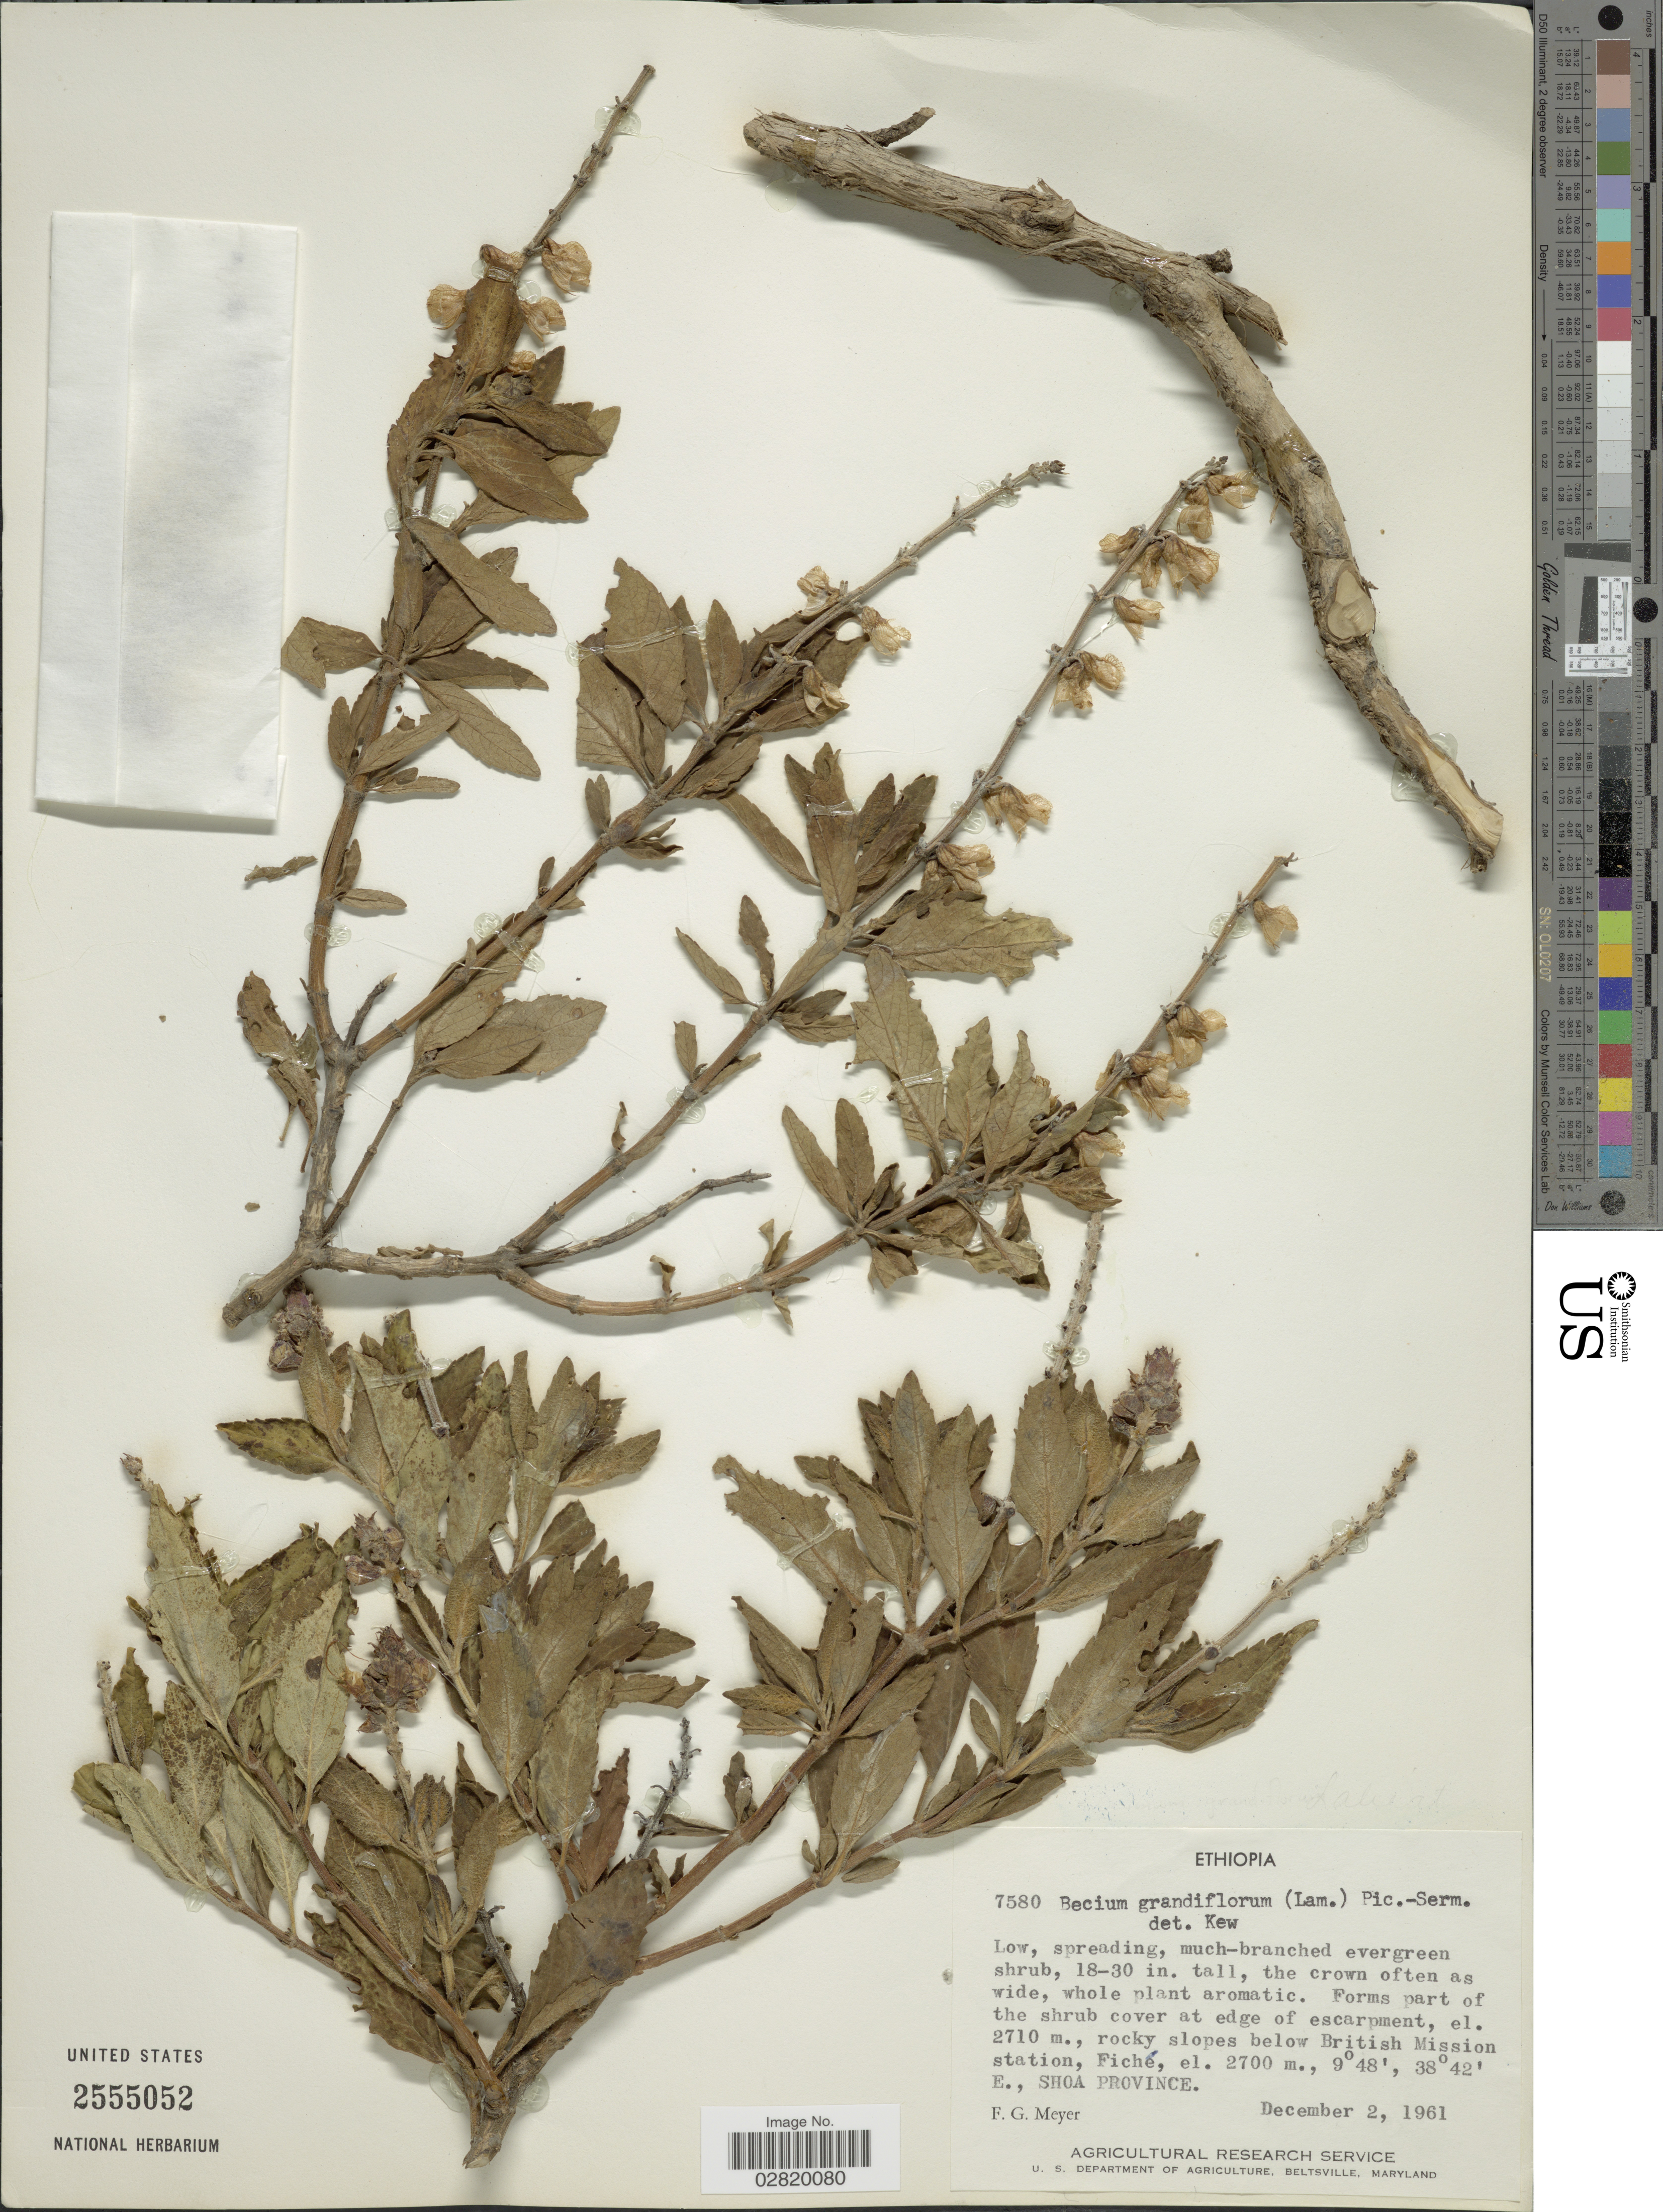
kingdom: Plantae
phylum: Tracheophyta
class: Magnoliopsida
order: Lamiales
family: Lamiaceae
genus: Becium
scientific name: Becium grandiflorum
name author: (Lam.) Pic. Serm.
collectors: F. G. Meyer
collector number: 7580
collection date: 1961-12-02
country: Ethiopia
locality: Rocky slopes below British Mission station, Fiché, Shoa Province.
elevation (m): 2700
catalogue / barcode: US 2555052